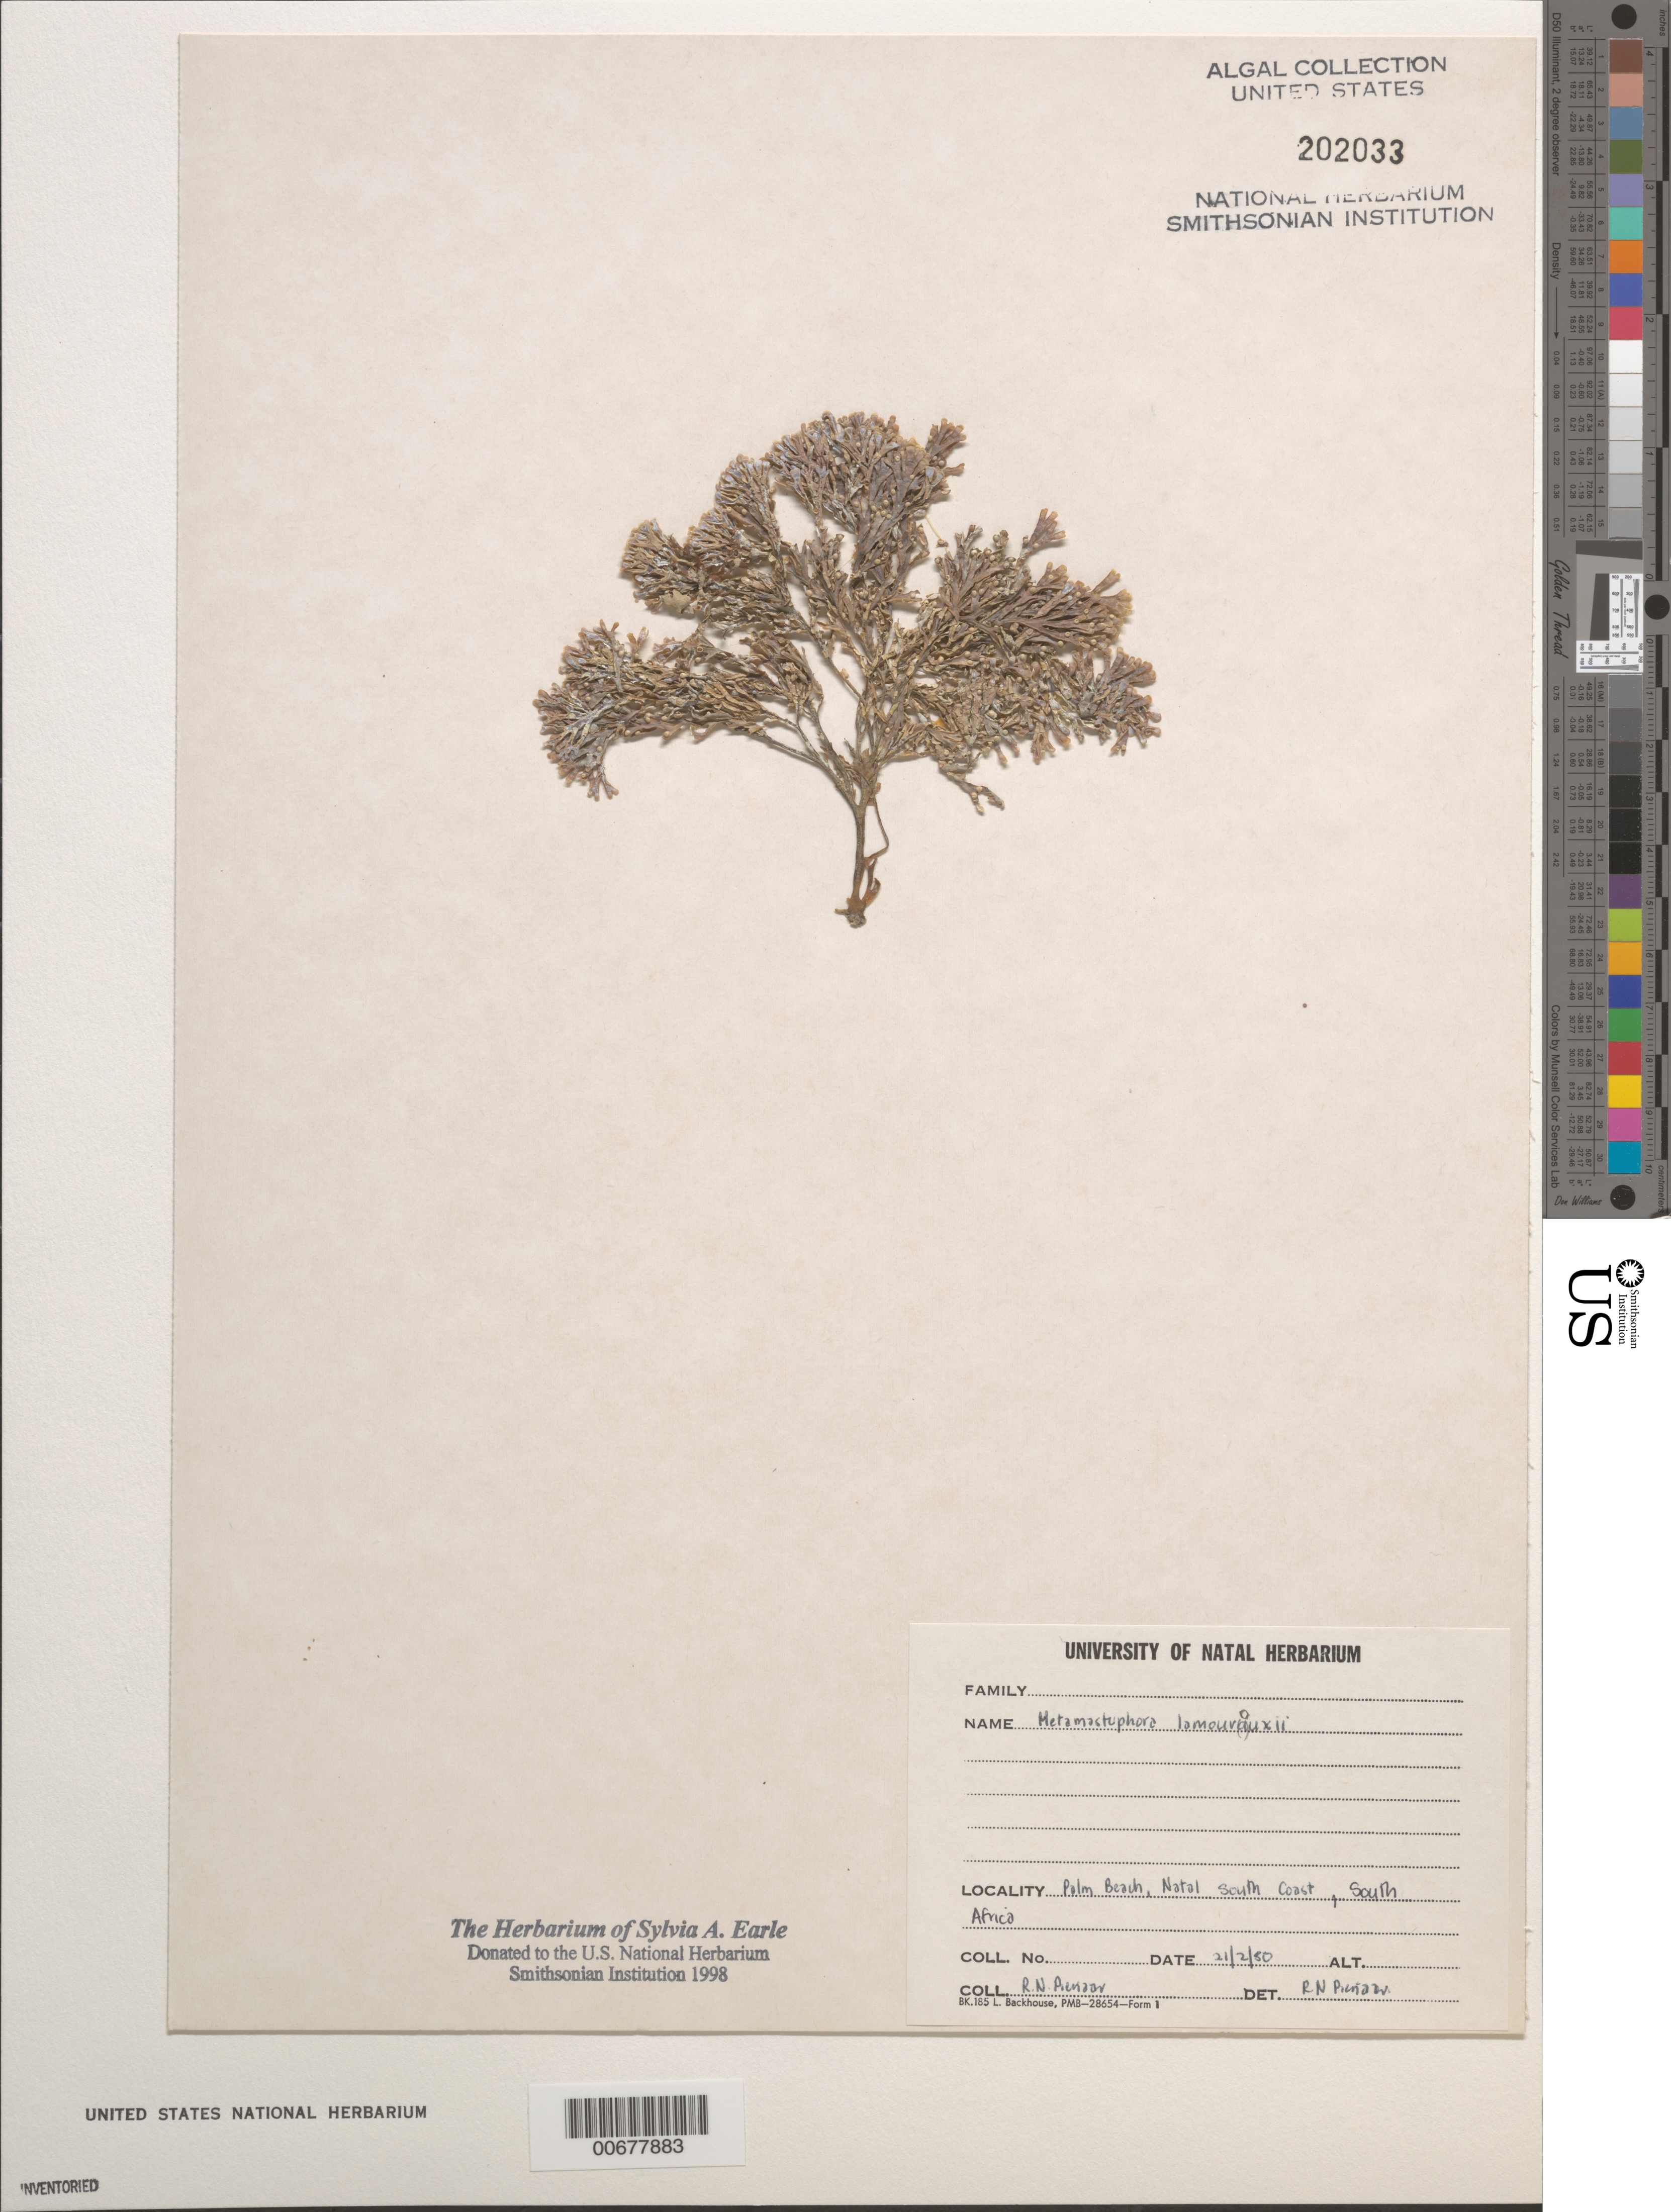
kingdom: Plantae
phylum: Rhodophyta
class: Florideophyceae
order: Corallinales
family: Mastophoraceae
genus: Metamastophora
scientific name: Metamastophora flabellata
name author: (Sonder) Setchell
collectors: R. Pienaar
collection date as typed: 21 Feb 1980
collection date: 1980-02-21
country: South Africa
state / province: KwaZulu-Natal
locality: Palm Beach, South Coast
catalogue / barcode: US 202033